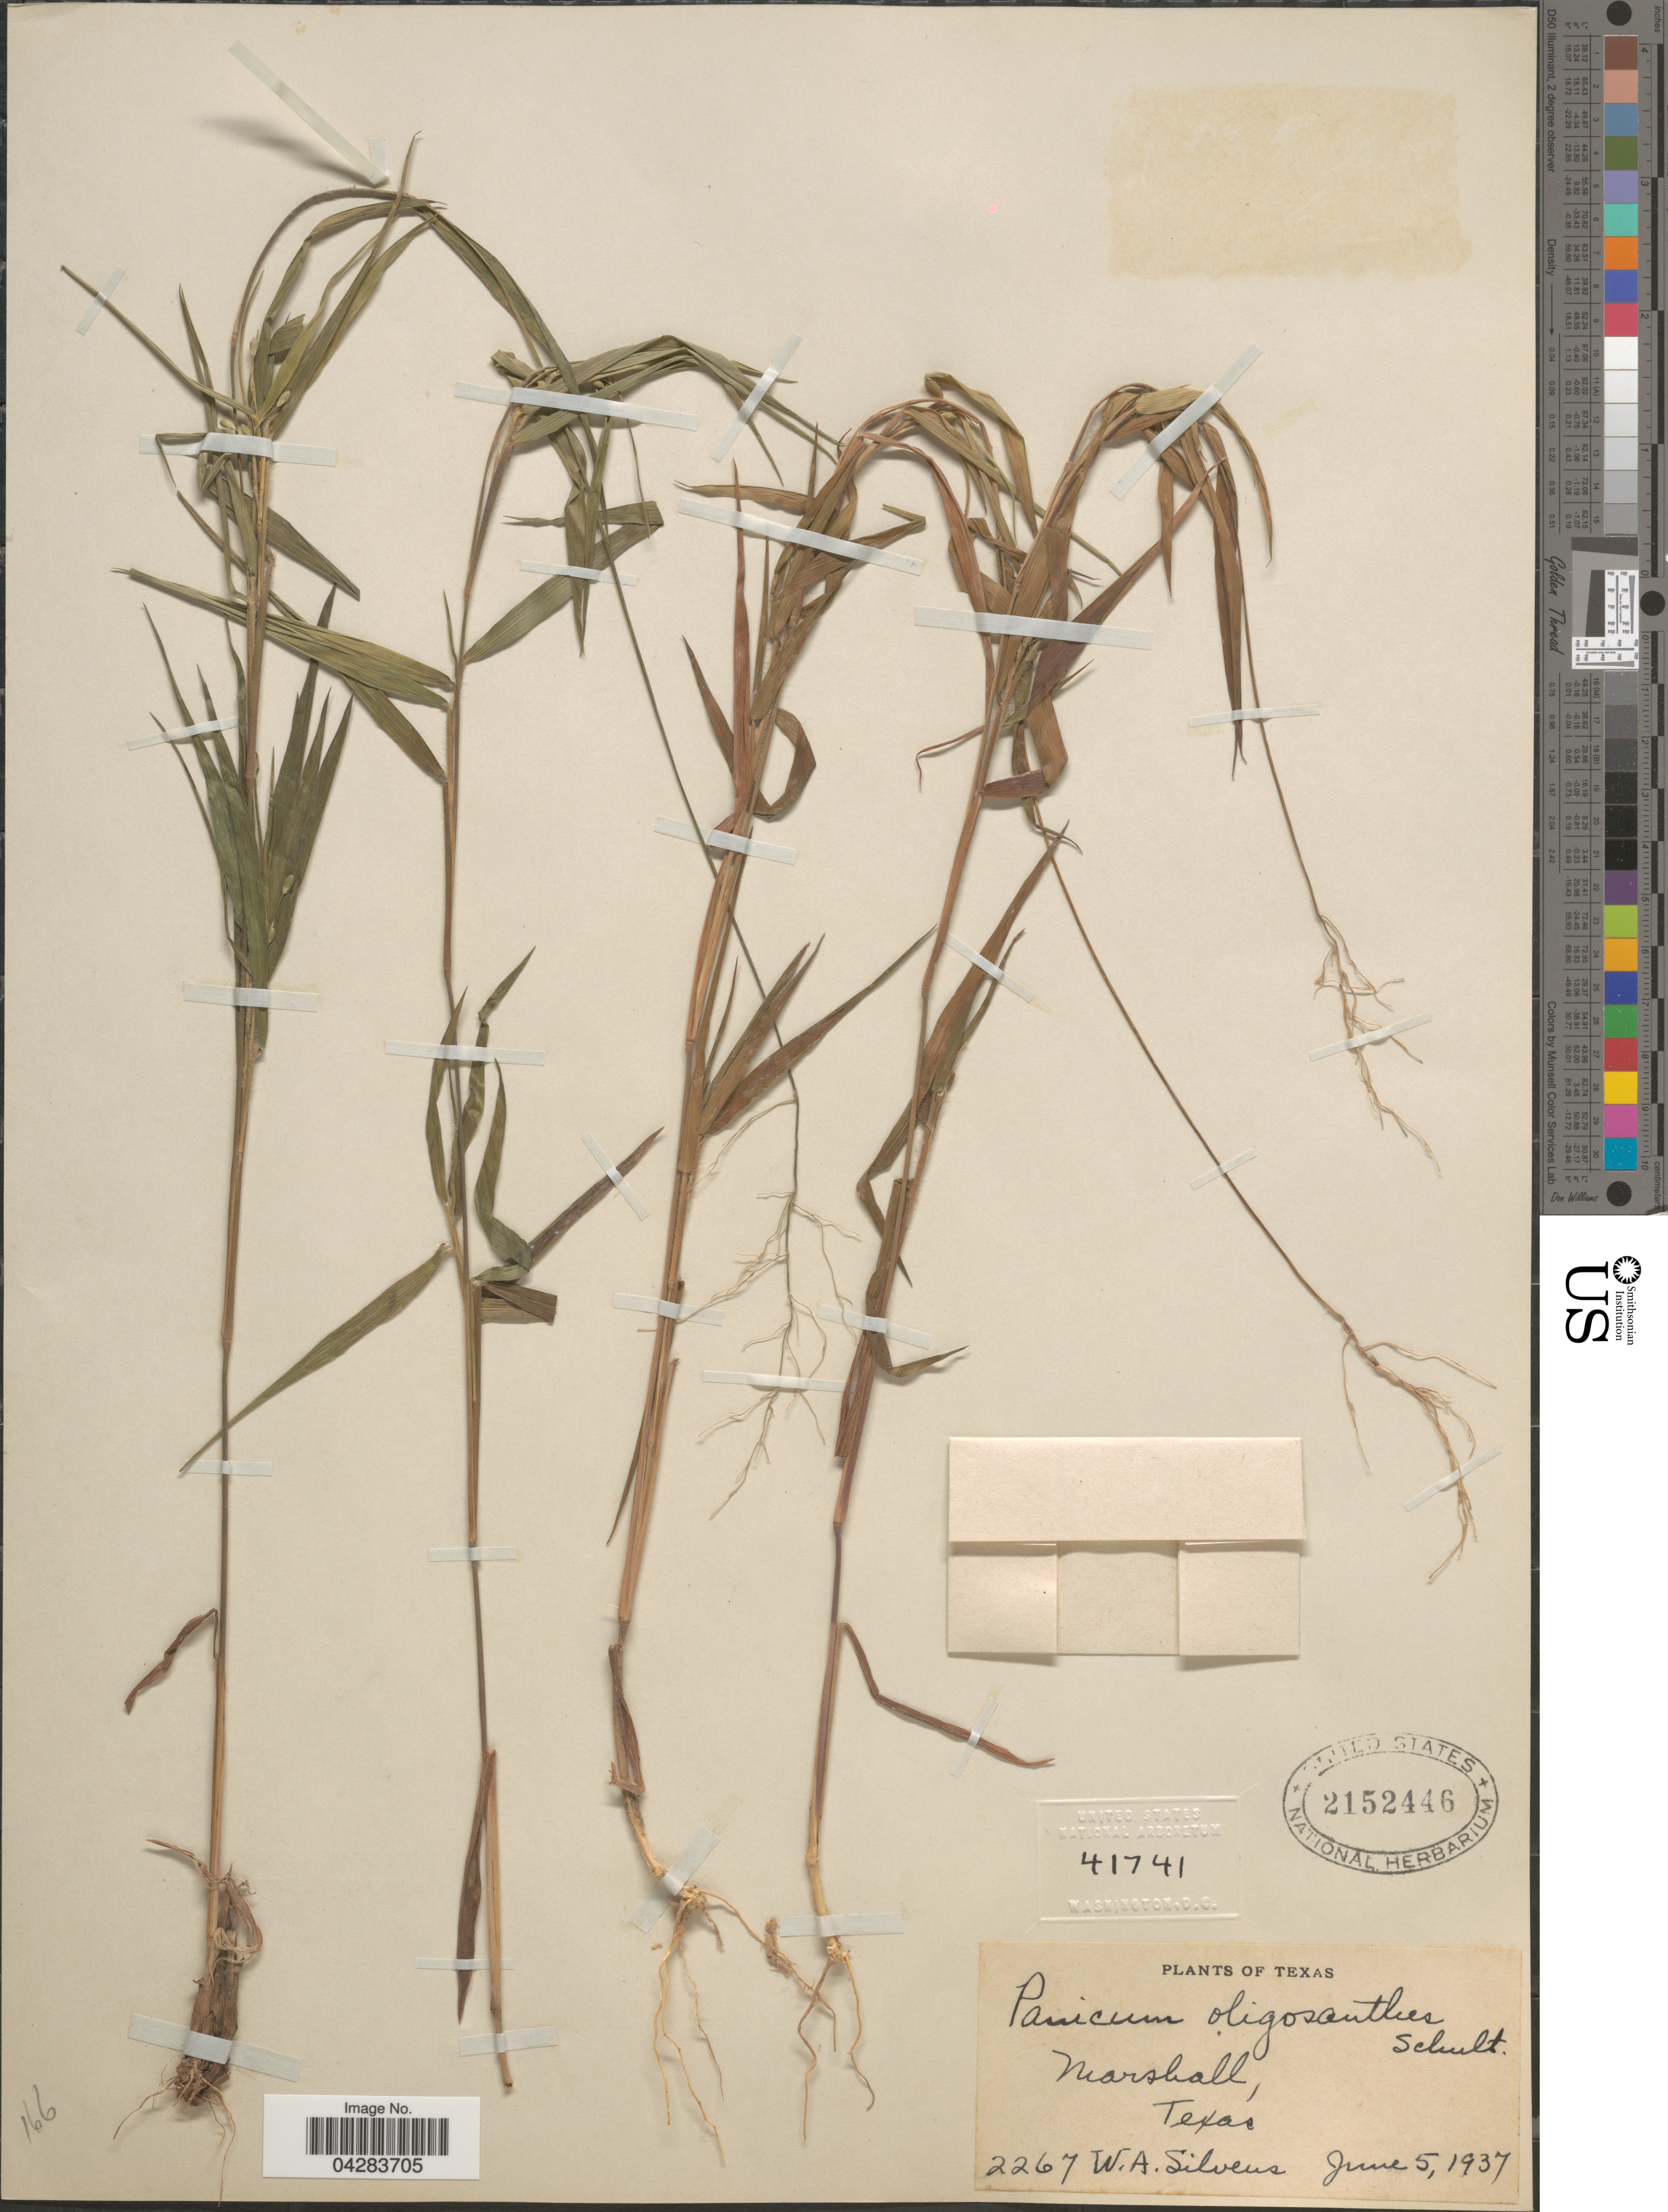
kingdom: Plantae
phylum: Tracheophyta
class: Liliopsida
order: Poales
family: Poaceae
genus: Dichanthelium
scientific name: Dichanthelium oligosanthes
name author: (Schult.) Gould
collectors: W. Silveus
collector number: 2267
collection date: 1937-06-05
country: United States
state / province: Texas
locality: Marshall.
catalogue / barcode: US 2152446